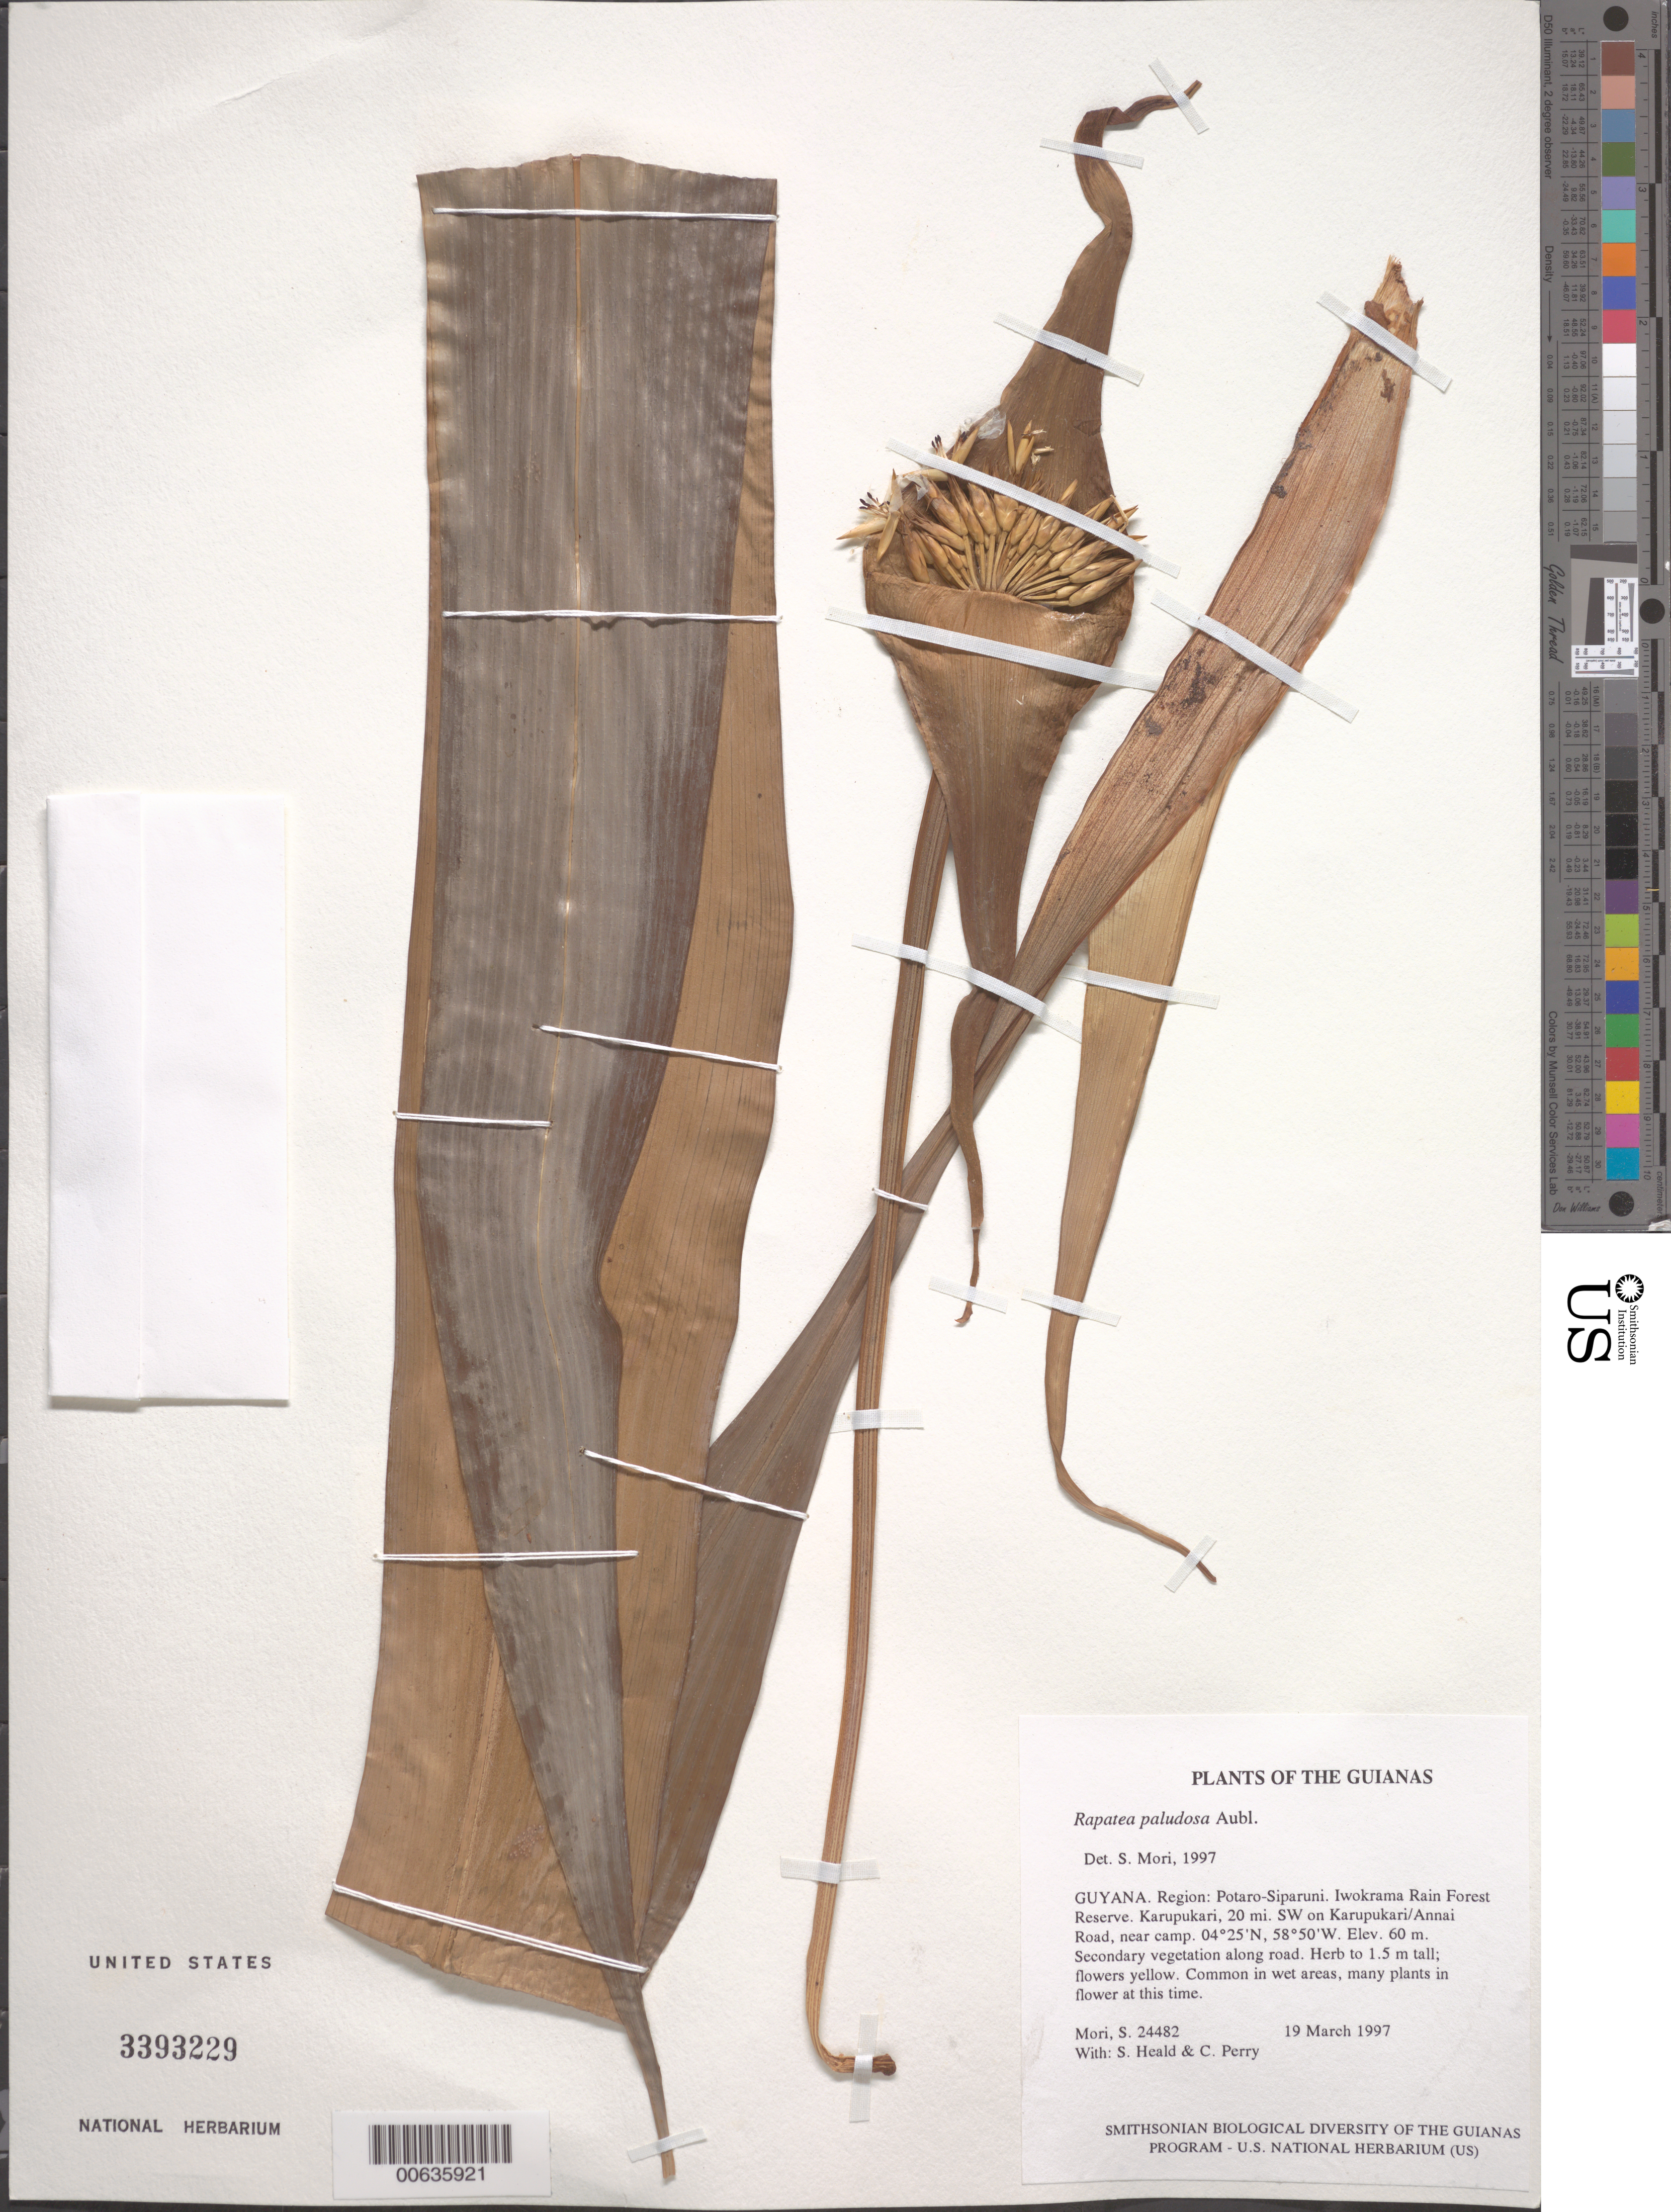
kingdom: Plantae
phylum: Tracheophyta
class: Liliopsida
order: Poales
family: Rapateaceae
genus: Rapatea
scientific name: Rapatea paludosa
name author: Aubl.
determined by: Mori, Scott A.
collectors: S. Mori, S. Heald & C. Perry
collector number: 24482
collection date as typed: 19 March 1997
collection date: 1997-03-19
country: Guyana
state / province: Potaro-Siparuni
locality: Iwokrama Rain Forest Reserve. Karupukari, 20 mi. SW on Karupukari/Annai Road, near camp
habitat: Secondary vegetation along road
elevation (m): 60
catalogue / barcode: US 3393229